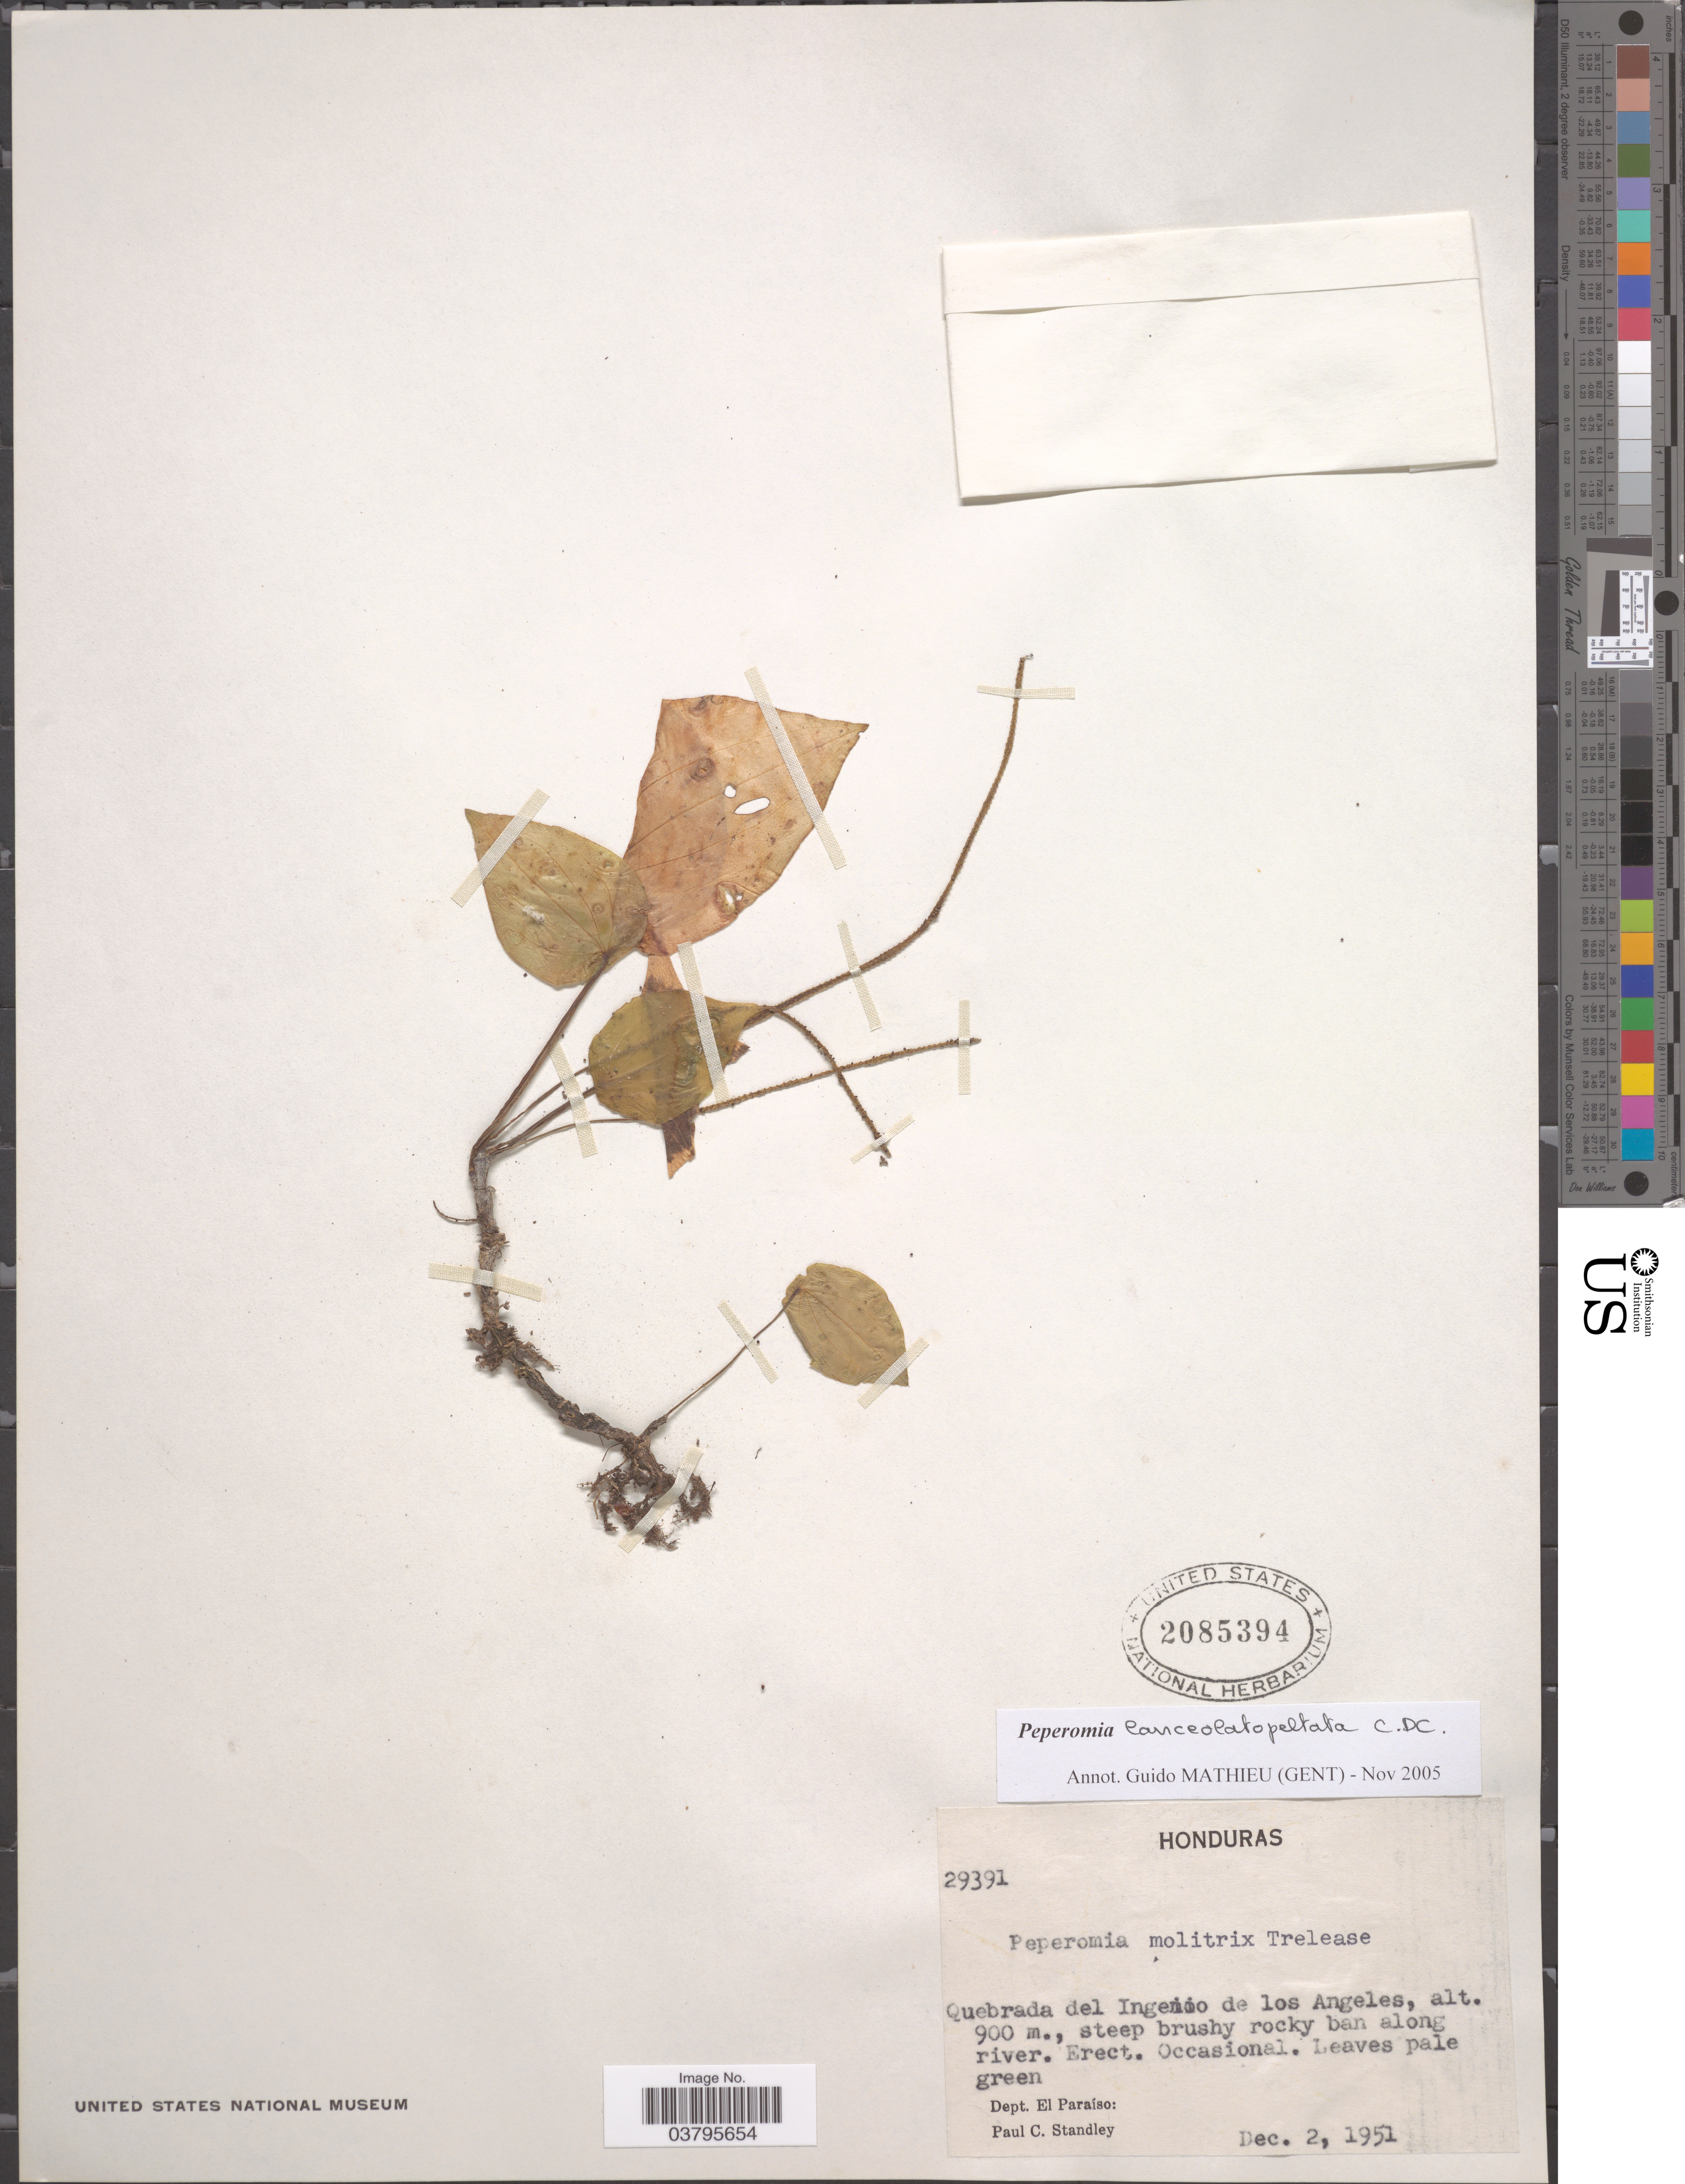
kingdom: Plantae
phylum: Tracheophyta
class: Magnoliopsida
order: Piperales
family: Piperaceae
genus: Peperomia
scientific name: Peperomia lanceolatopeltata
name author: C. DC.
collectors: P. C. Standley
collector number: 29391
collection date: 1951-12-02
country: Honduras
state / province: El Paraiso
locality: Quebrada del Ingenio de los Angeles. Dept. El Paraíso.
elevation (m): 900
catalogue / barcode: US 2085394